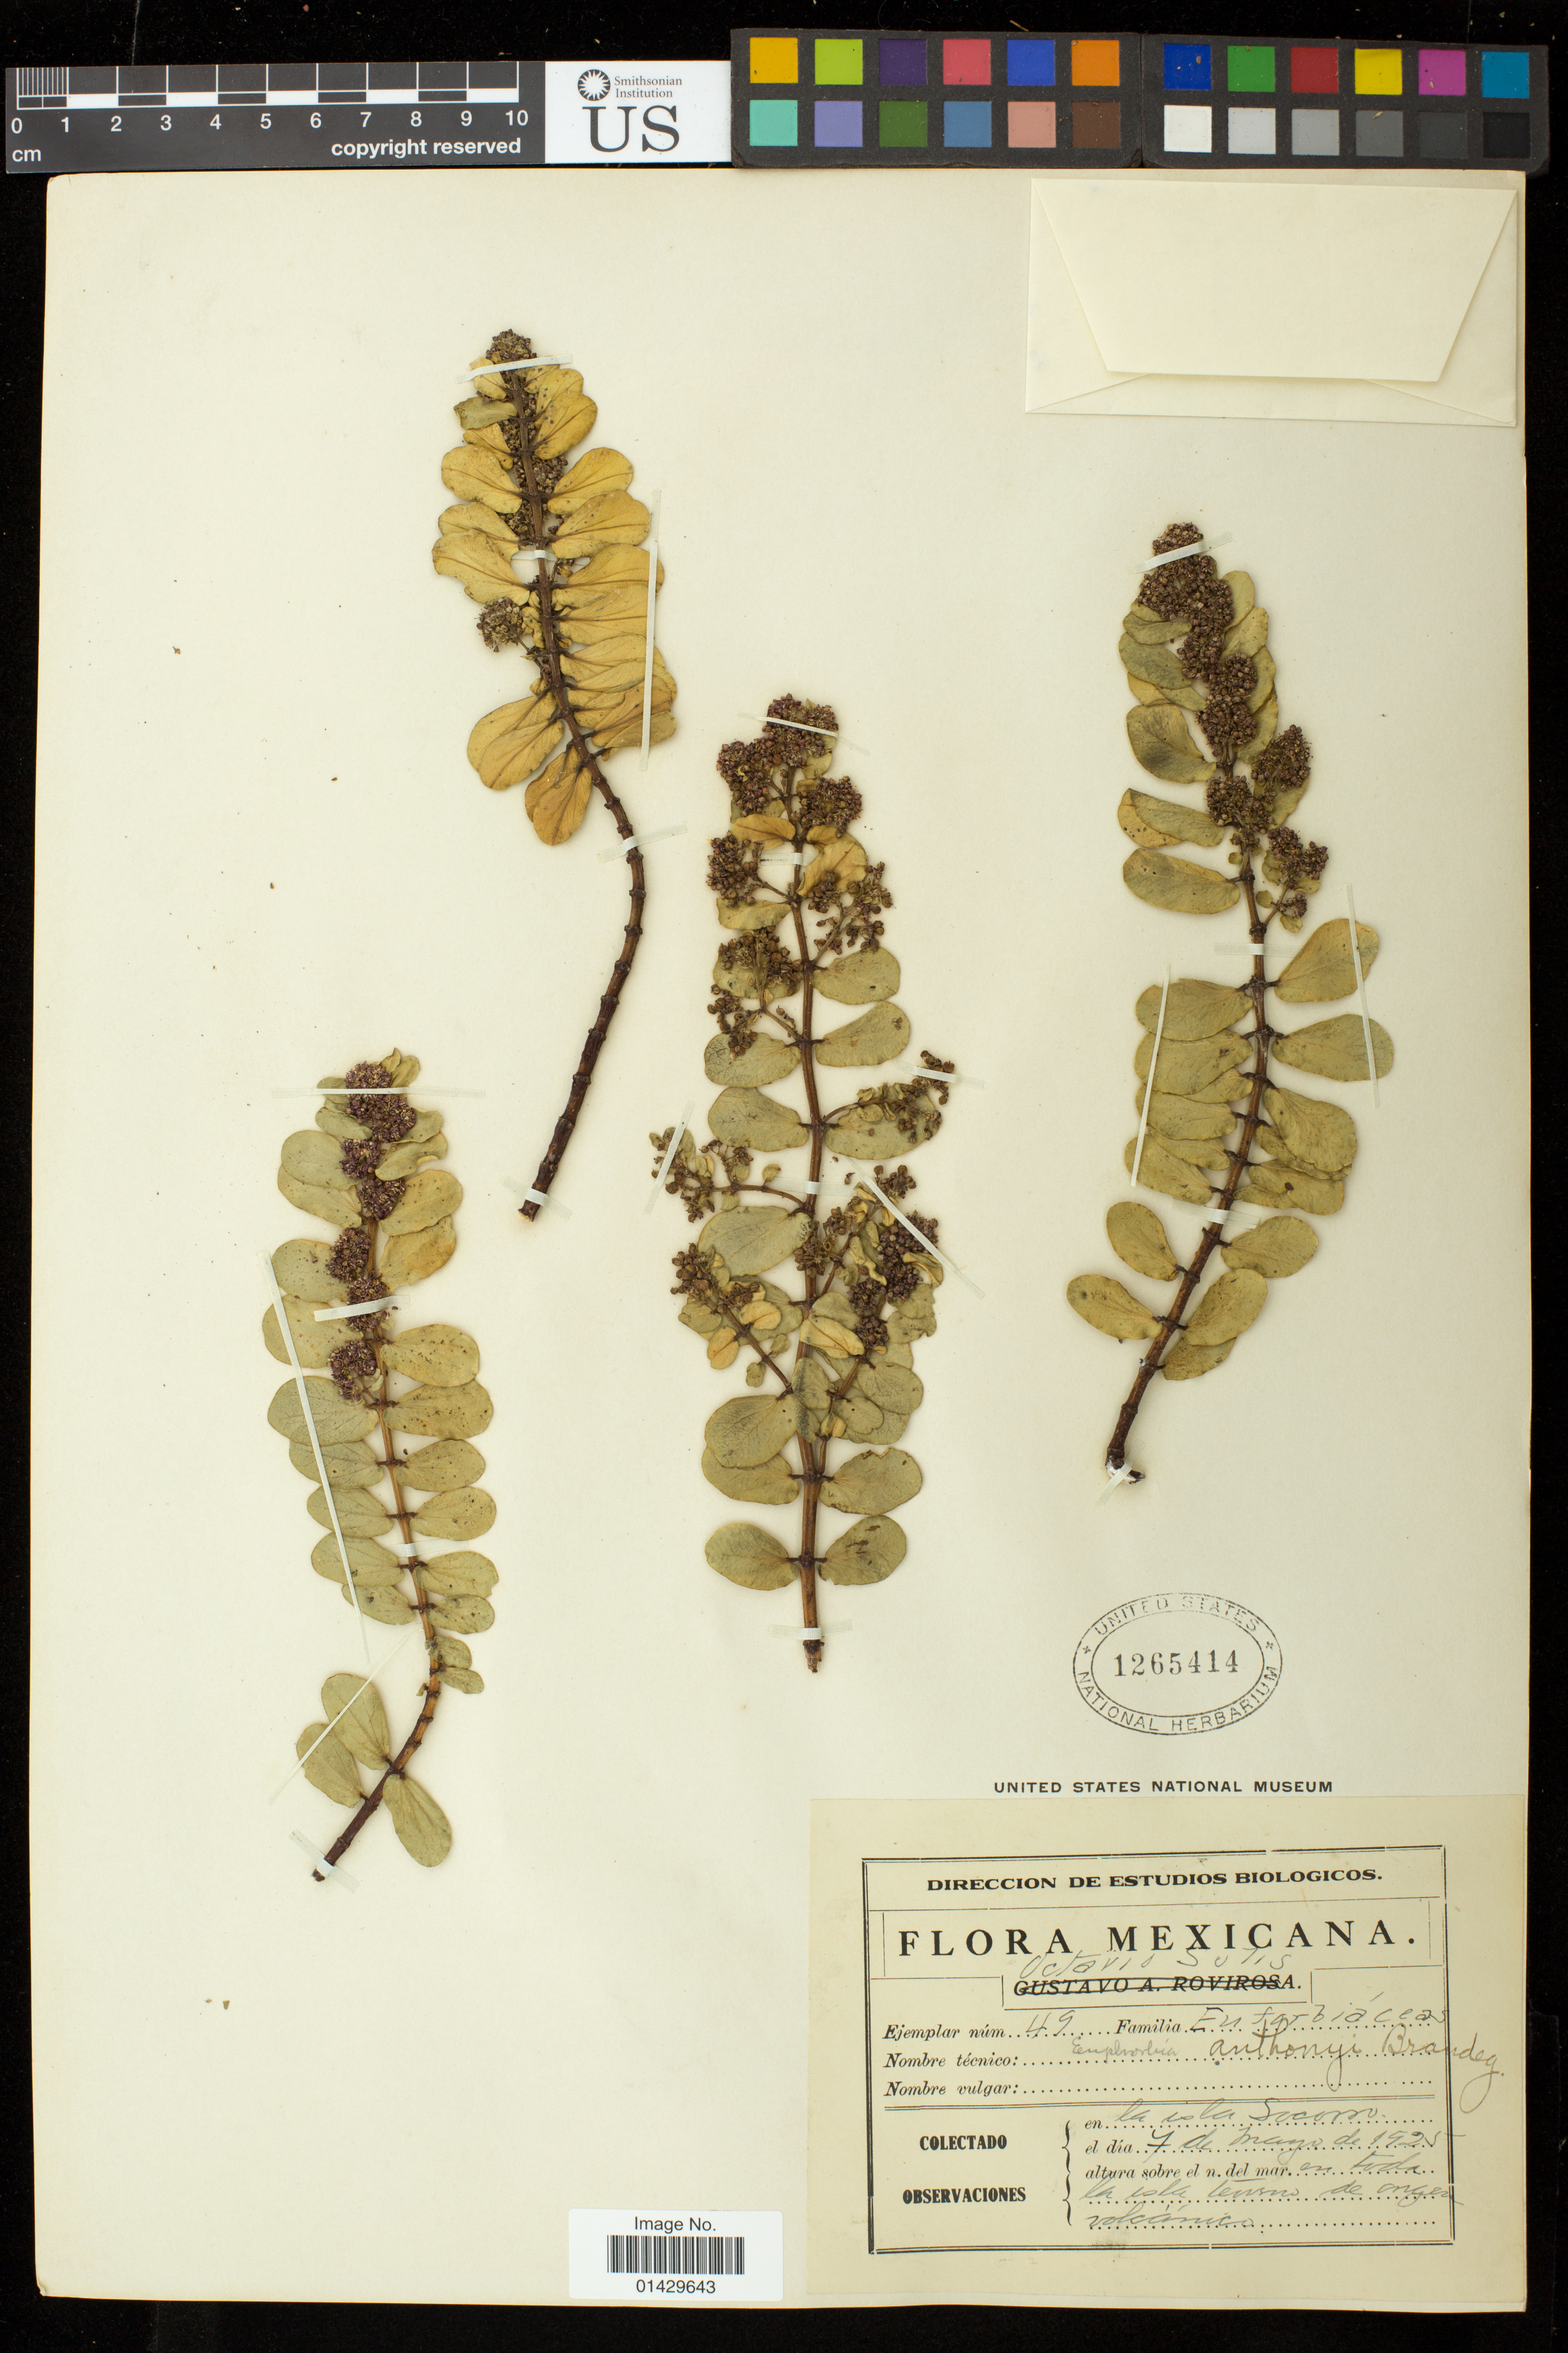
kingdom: Plantae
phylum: Tracheophyta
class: Magnoliopsida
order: Malpighiales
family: Euphorbiaceae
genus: Euphorbia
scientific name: Euphorbia anthonyi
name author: Brandegee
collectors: O. Solis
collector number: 49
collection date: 1925-05-07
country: Mexico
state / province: Colima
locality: la Isla Socorro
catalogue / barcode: US 1265414